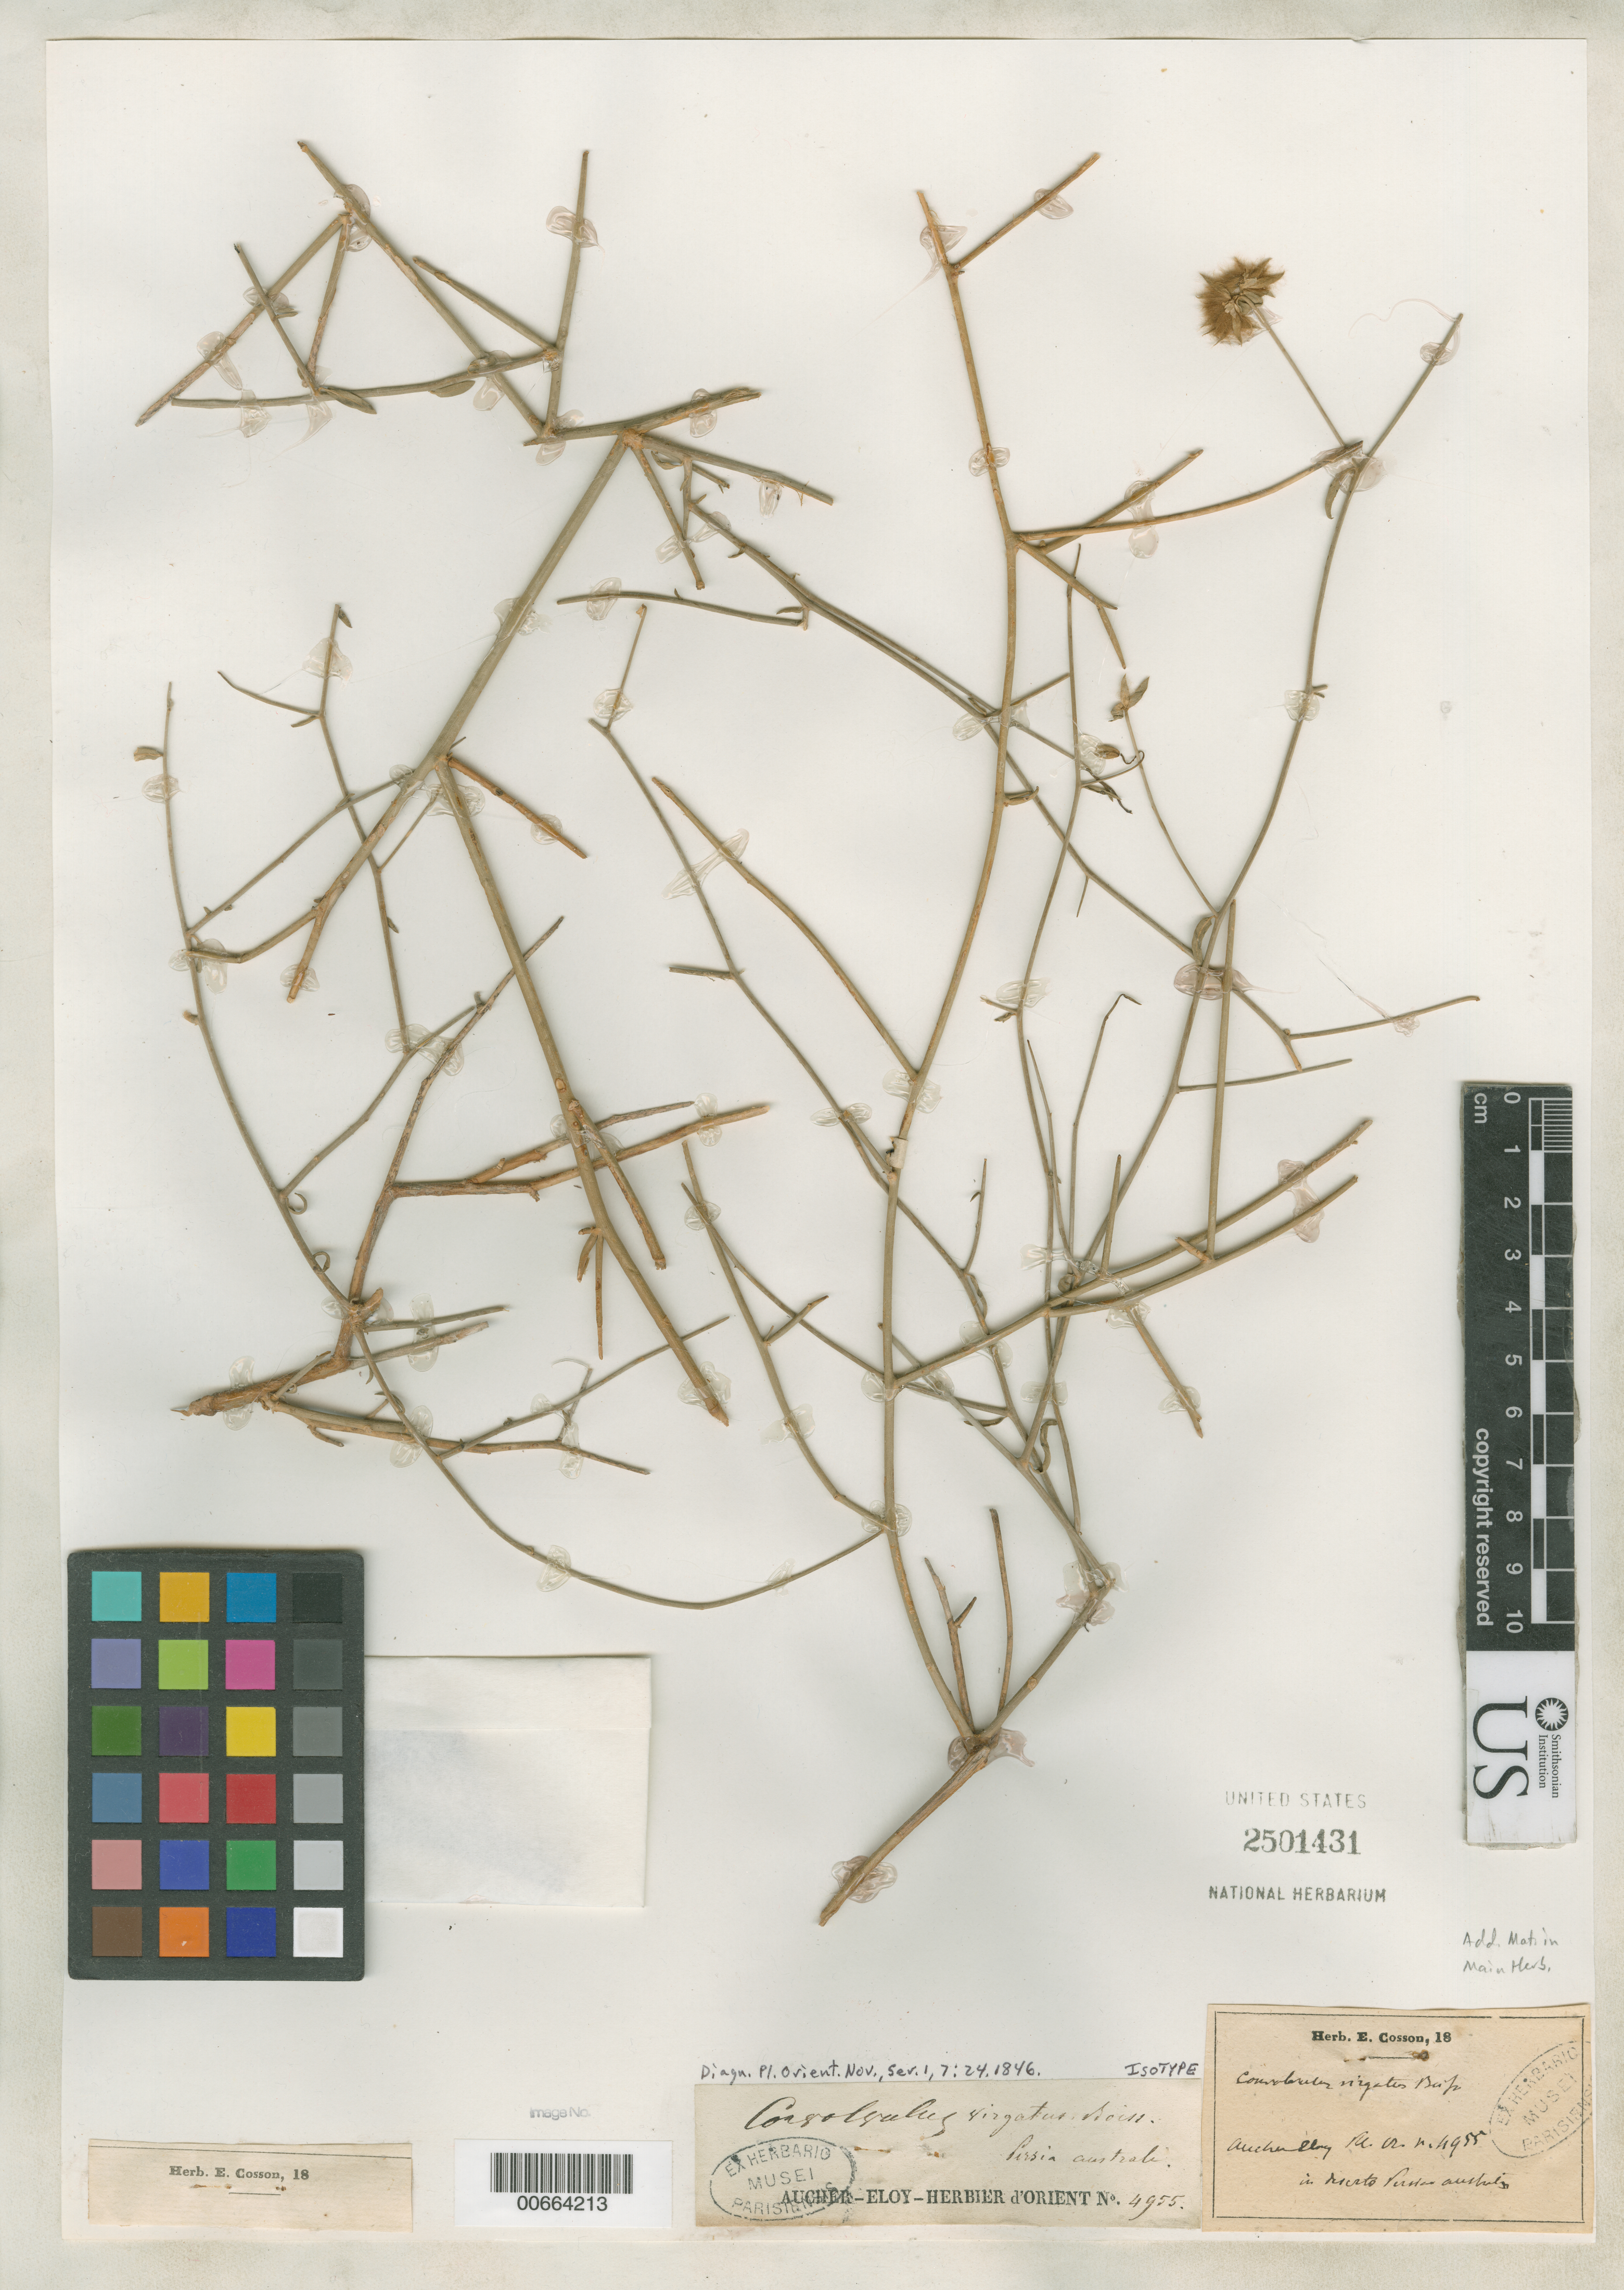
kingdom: Plantae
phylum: Tracheophyta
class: Magnoliopsida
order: Solanales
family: Convolvulaceae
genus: Convolvulus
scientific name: Convolvulus virgatus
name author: Boiss.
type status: Isotype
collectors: P. Aucher-Éloy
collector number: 4955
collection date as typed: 18--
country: Iran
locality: Persia australe.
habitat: In desert.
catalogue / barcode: US 2501431